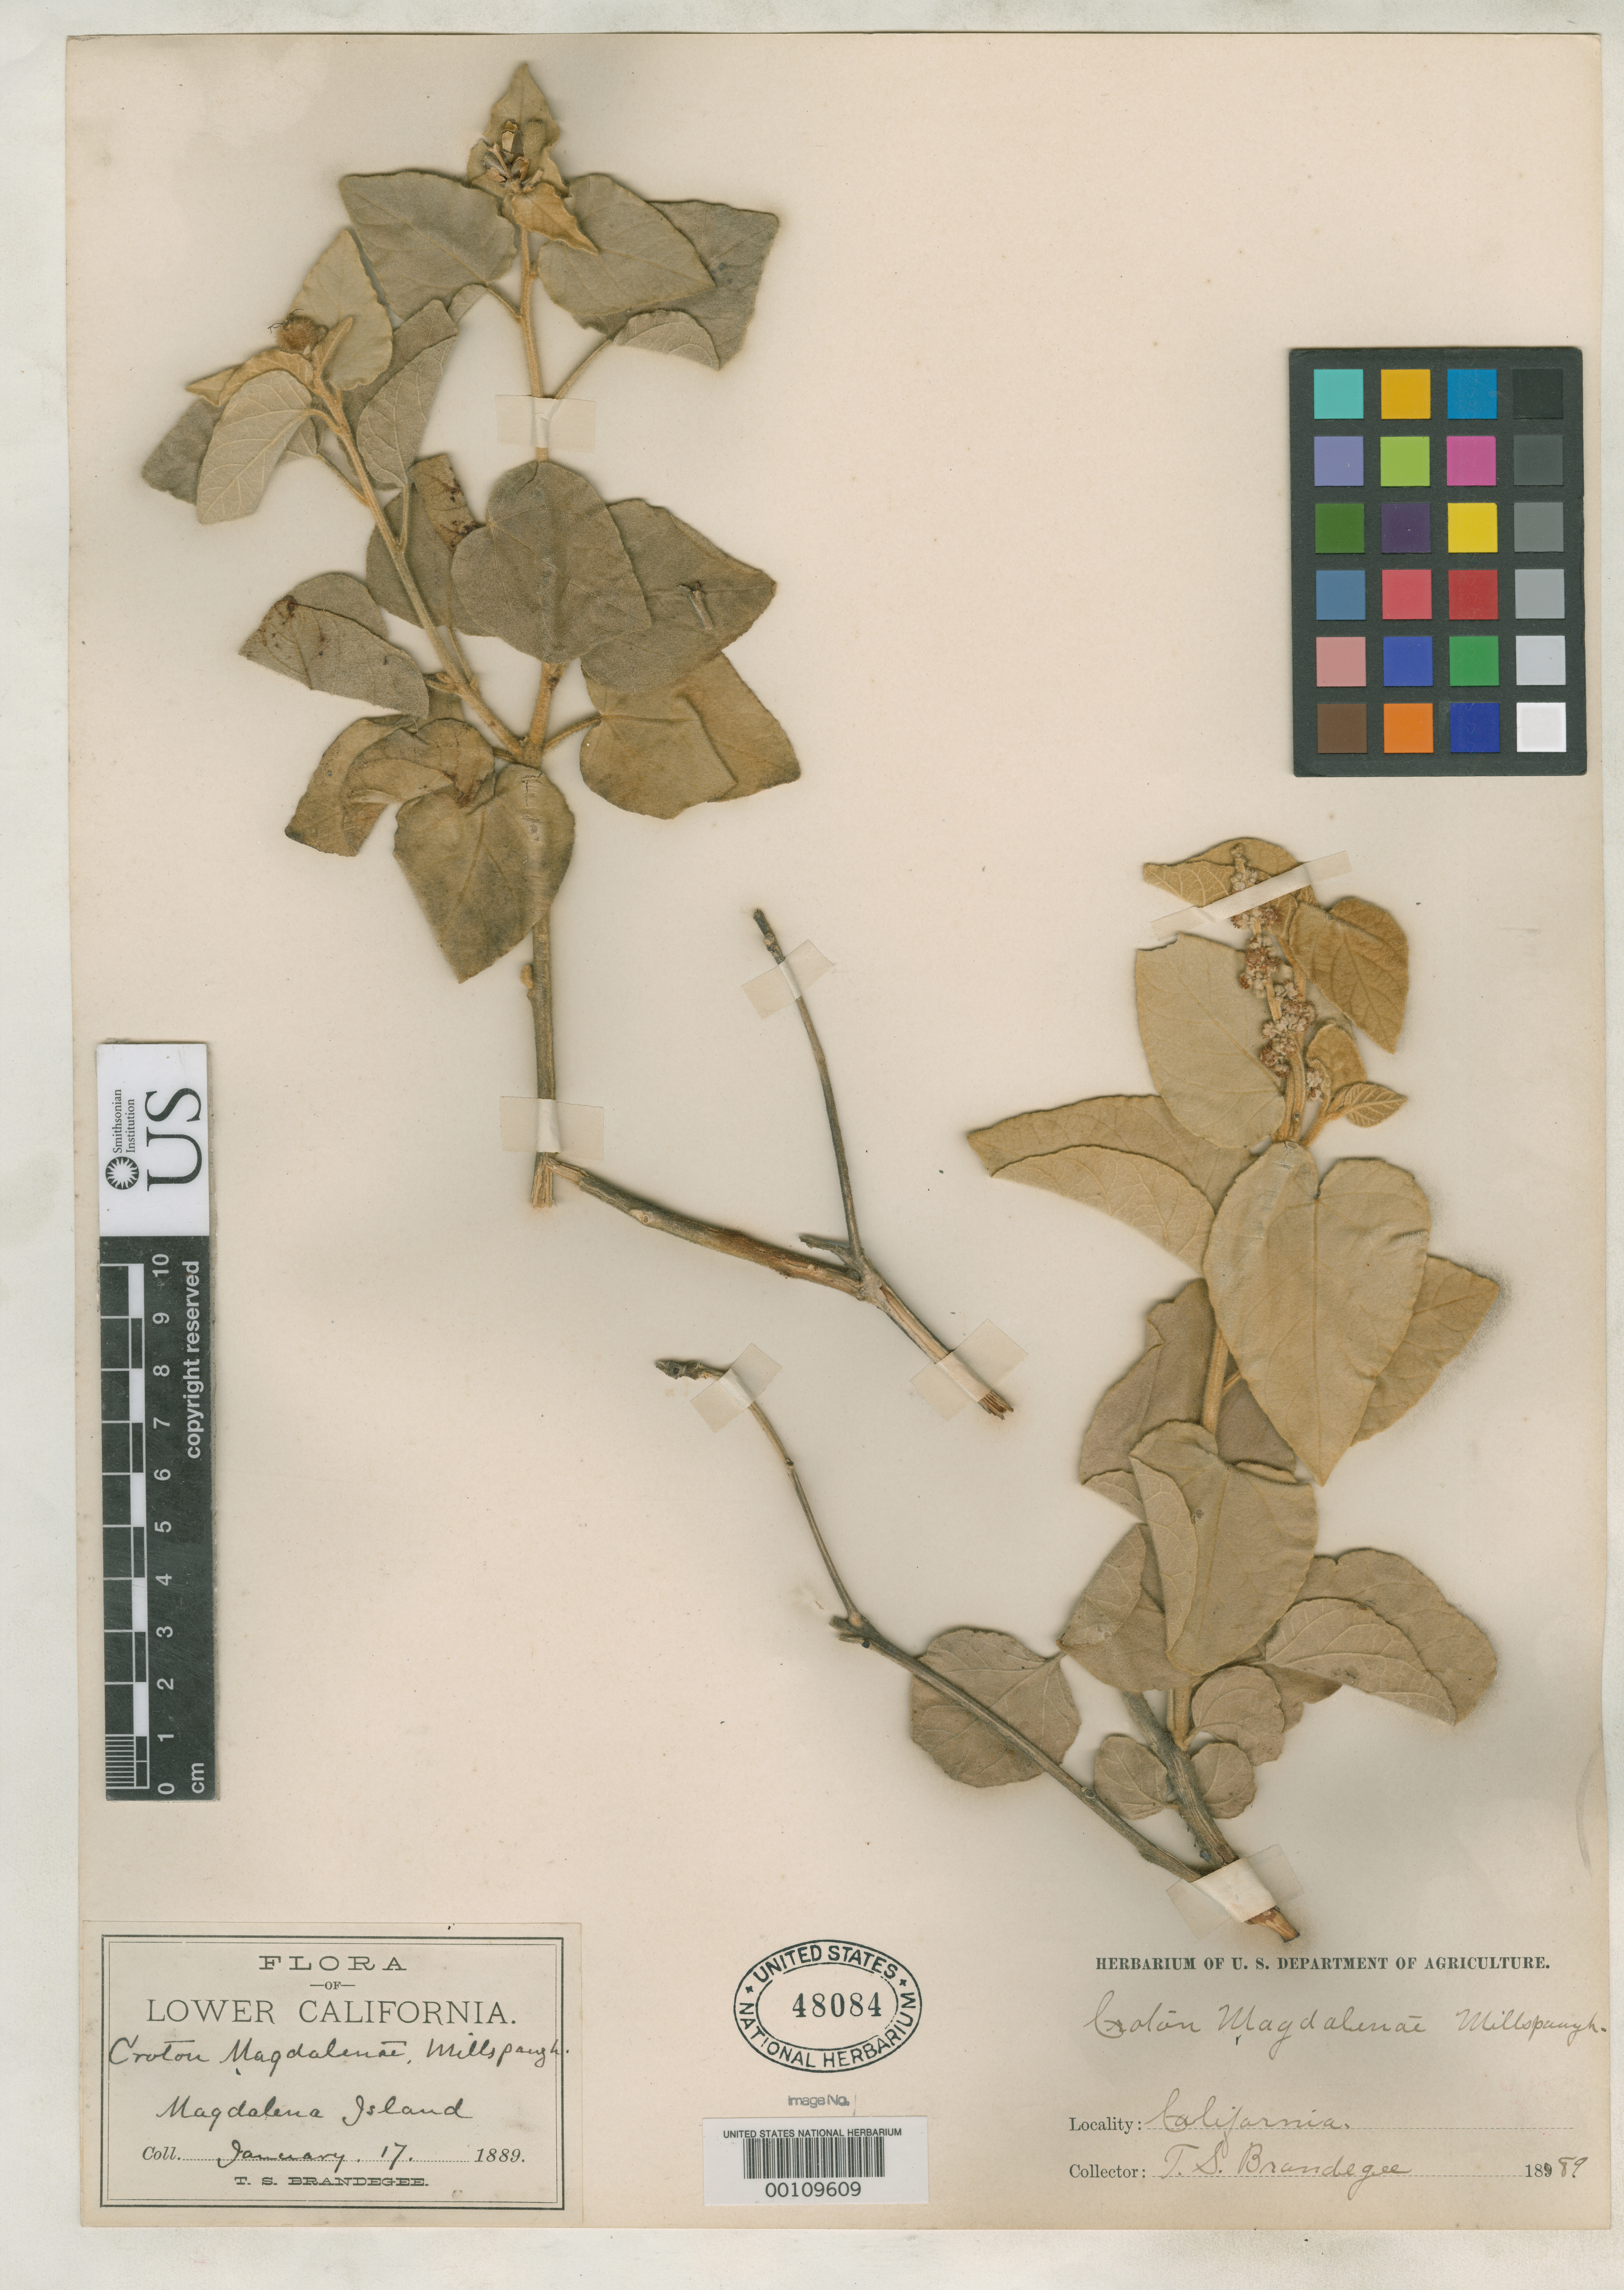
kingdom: Plantae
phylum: Tracheophyta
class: Magnoliopsida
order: Malpighiales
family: Euphorbiaceae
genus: Croton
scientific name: Croton magdalenae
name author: Millsp.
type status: Isotype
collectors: T. S. Brandegee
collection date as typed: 17 Jan 1889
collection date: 1889-01-17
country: Mexico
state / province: Nayarit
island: Maria Magdalena Island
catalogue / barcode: US 48084